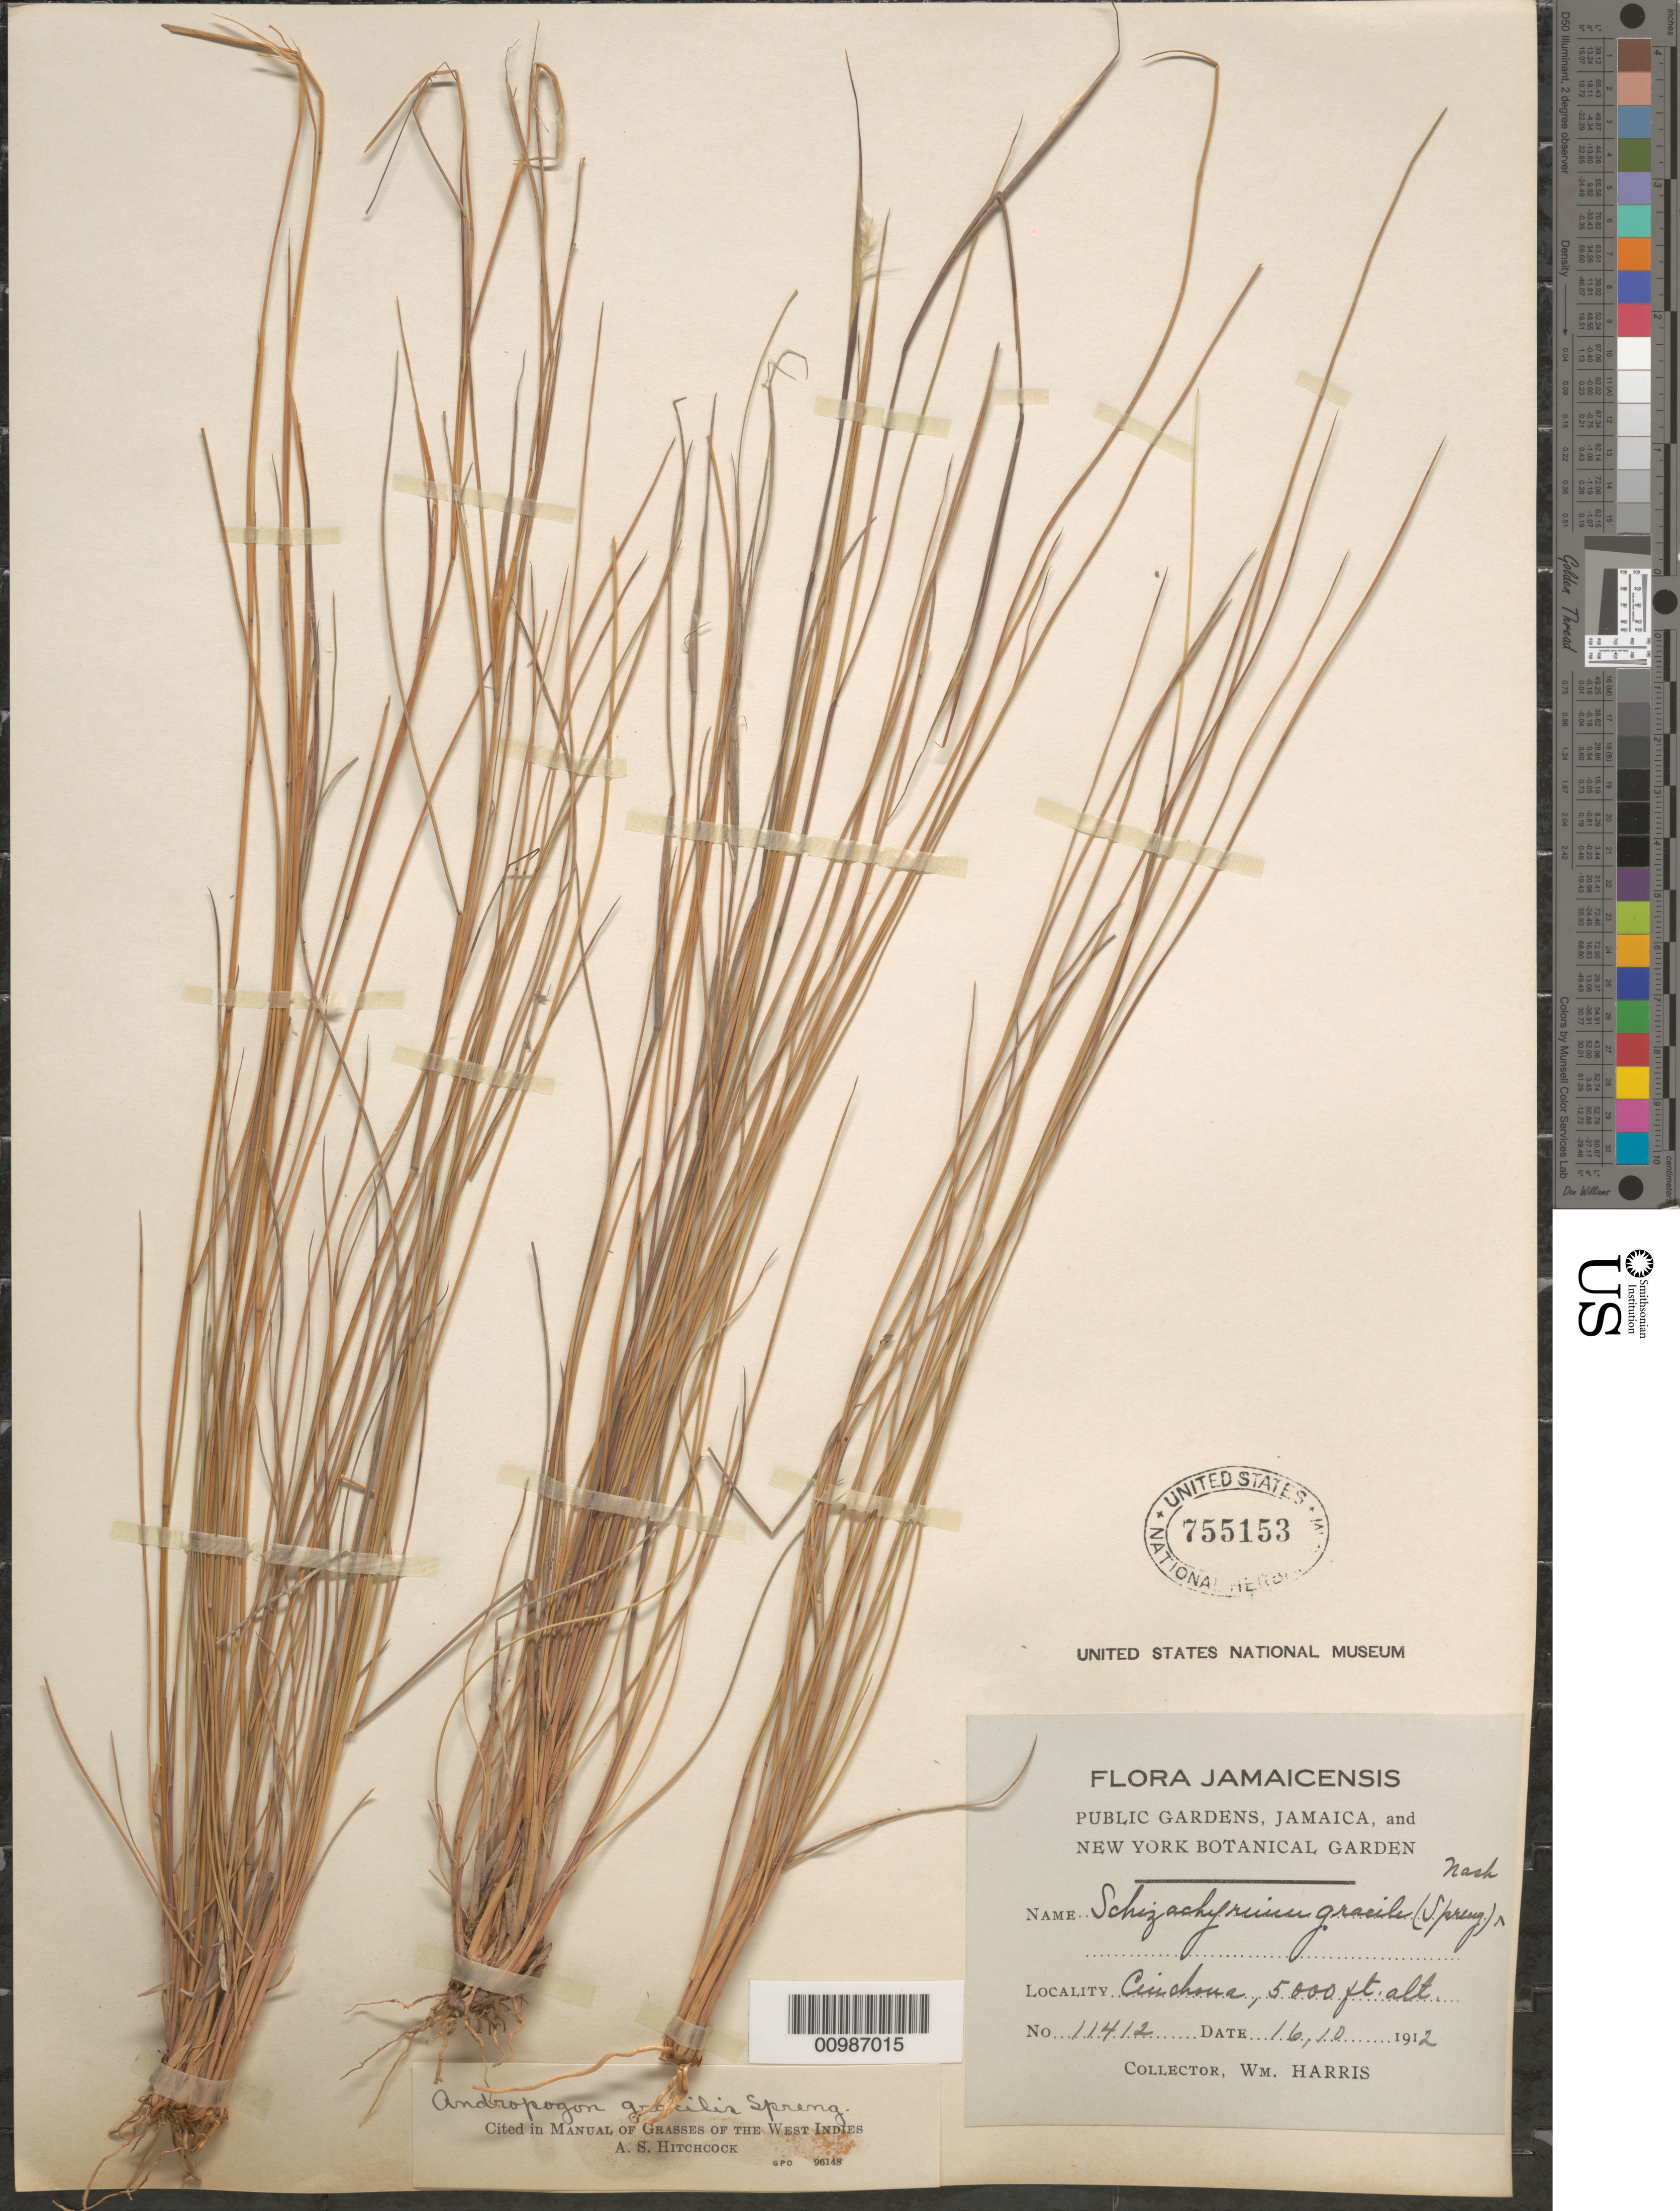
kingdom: Plantae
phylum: Tracheophyta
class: Liliopsida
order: Poales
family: Poaceae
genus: Andropogon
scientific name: Andropogon gracilis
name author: Spreng.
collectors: W. H. Harris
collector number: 11412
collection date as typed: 16 Oct 1912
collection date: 1912-10-16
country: Jamaica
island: Jamaica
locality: Cuichaua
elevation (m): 1524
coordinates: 0 N, 0 E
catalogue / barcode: US 755153